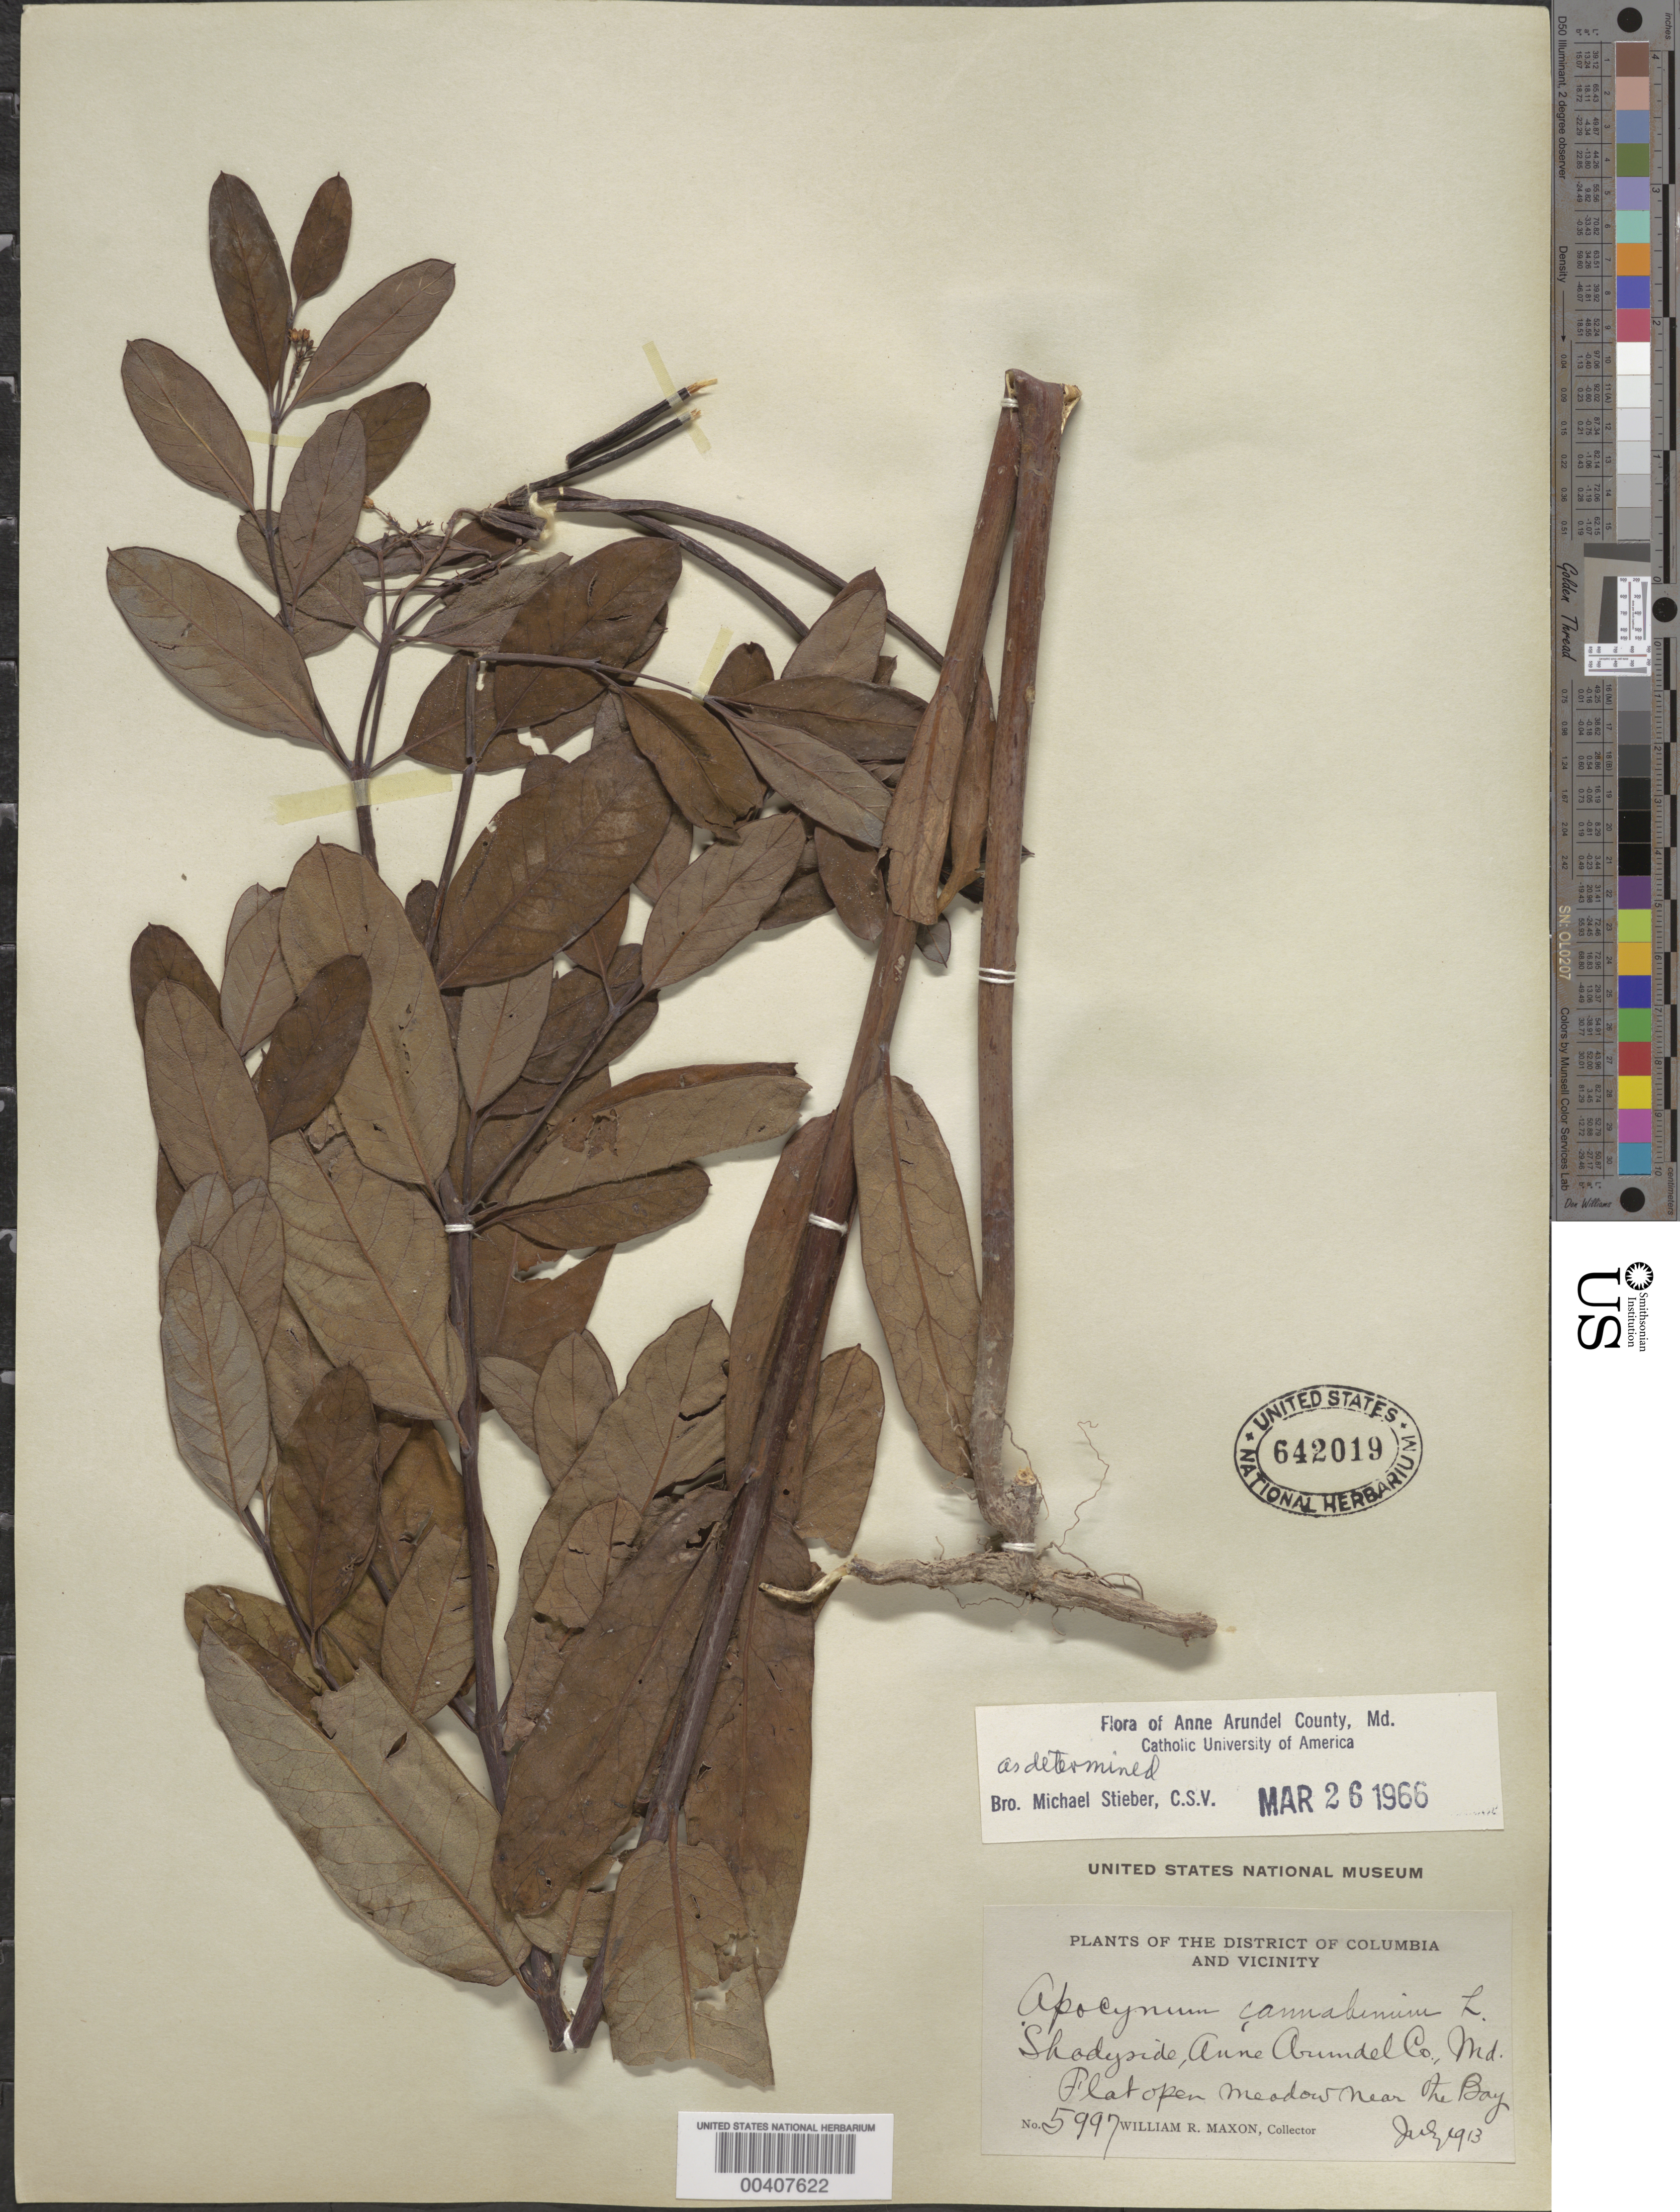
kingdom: Plantae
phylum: Tracheophyta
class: Magnoliopsida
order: Gentianales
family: Apocynaceae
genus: Apocynum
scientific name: Apocynum cannabinum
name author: L.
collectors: W. R. Maxon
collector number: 5997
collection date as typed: Jul 1913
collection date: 1913-07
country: United States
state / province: Maryland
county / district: Anne Arundel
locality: Shadyside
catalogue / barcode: US 642019